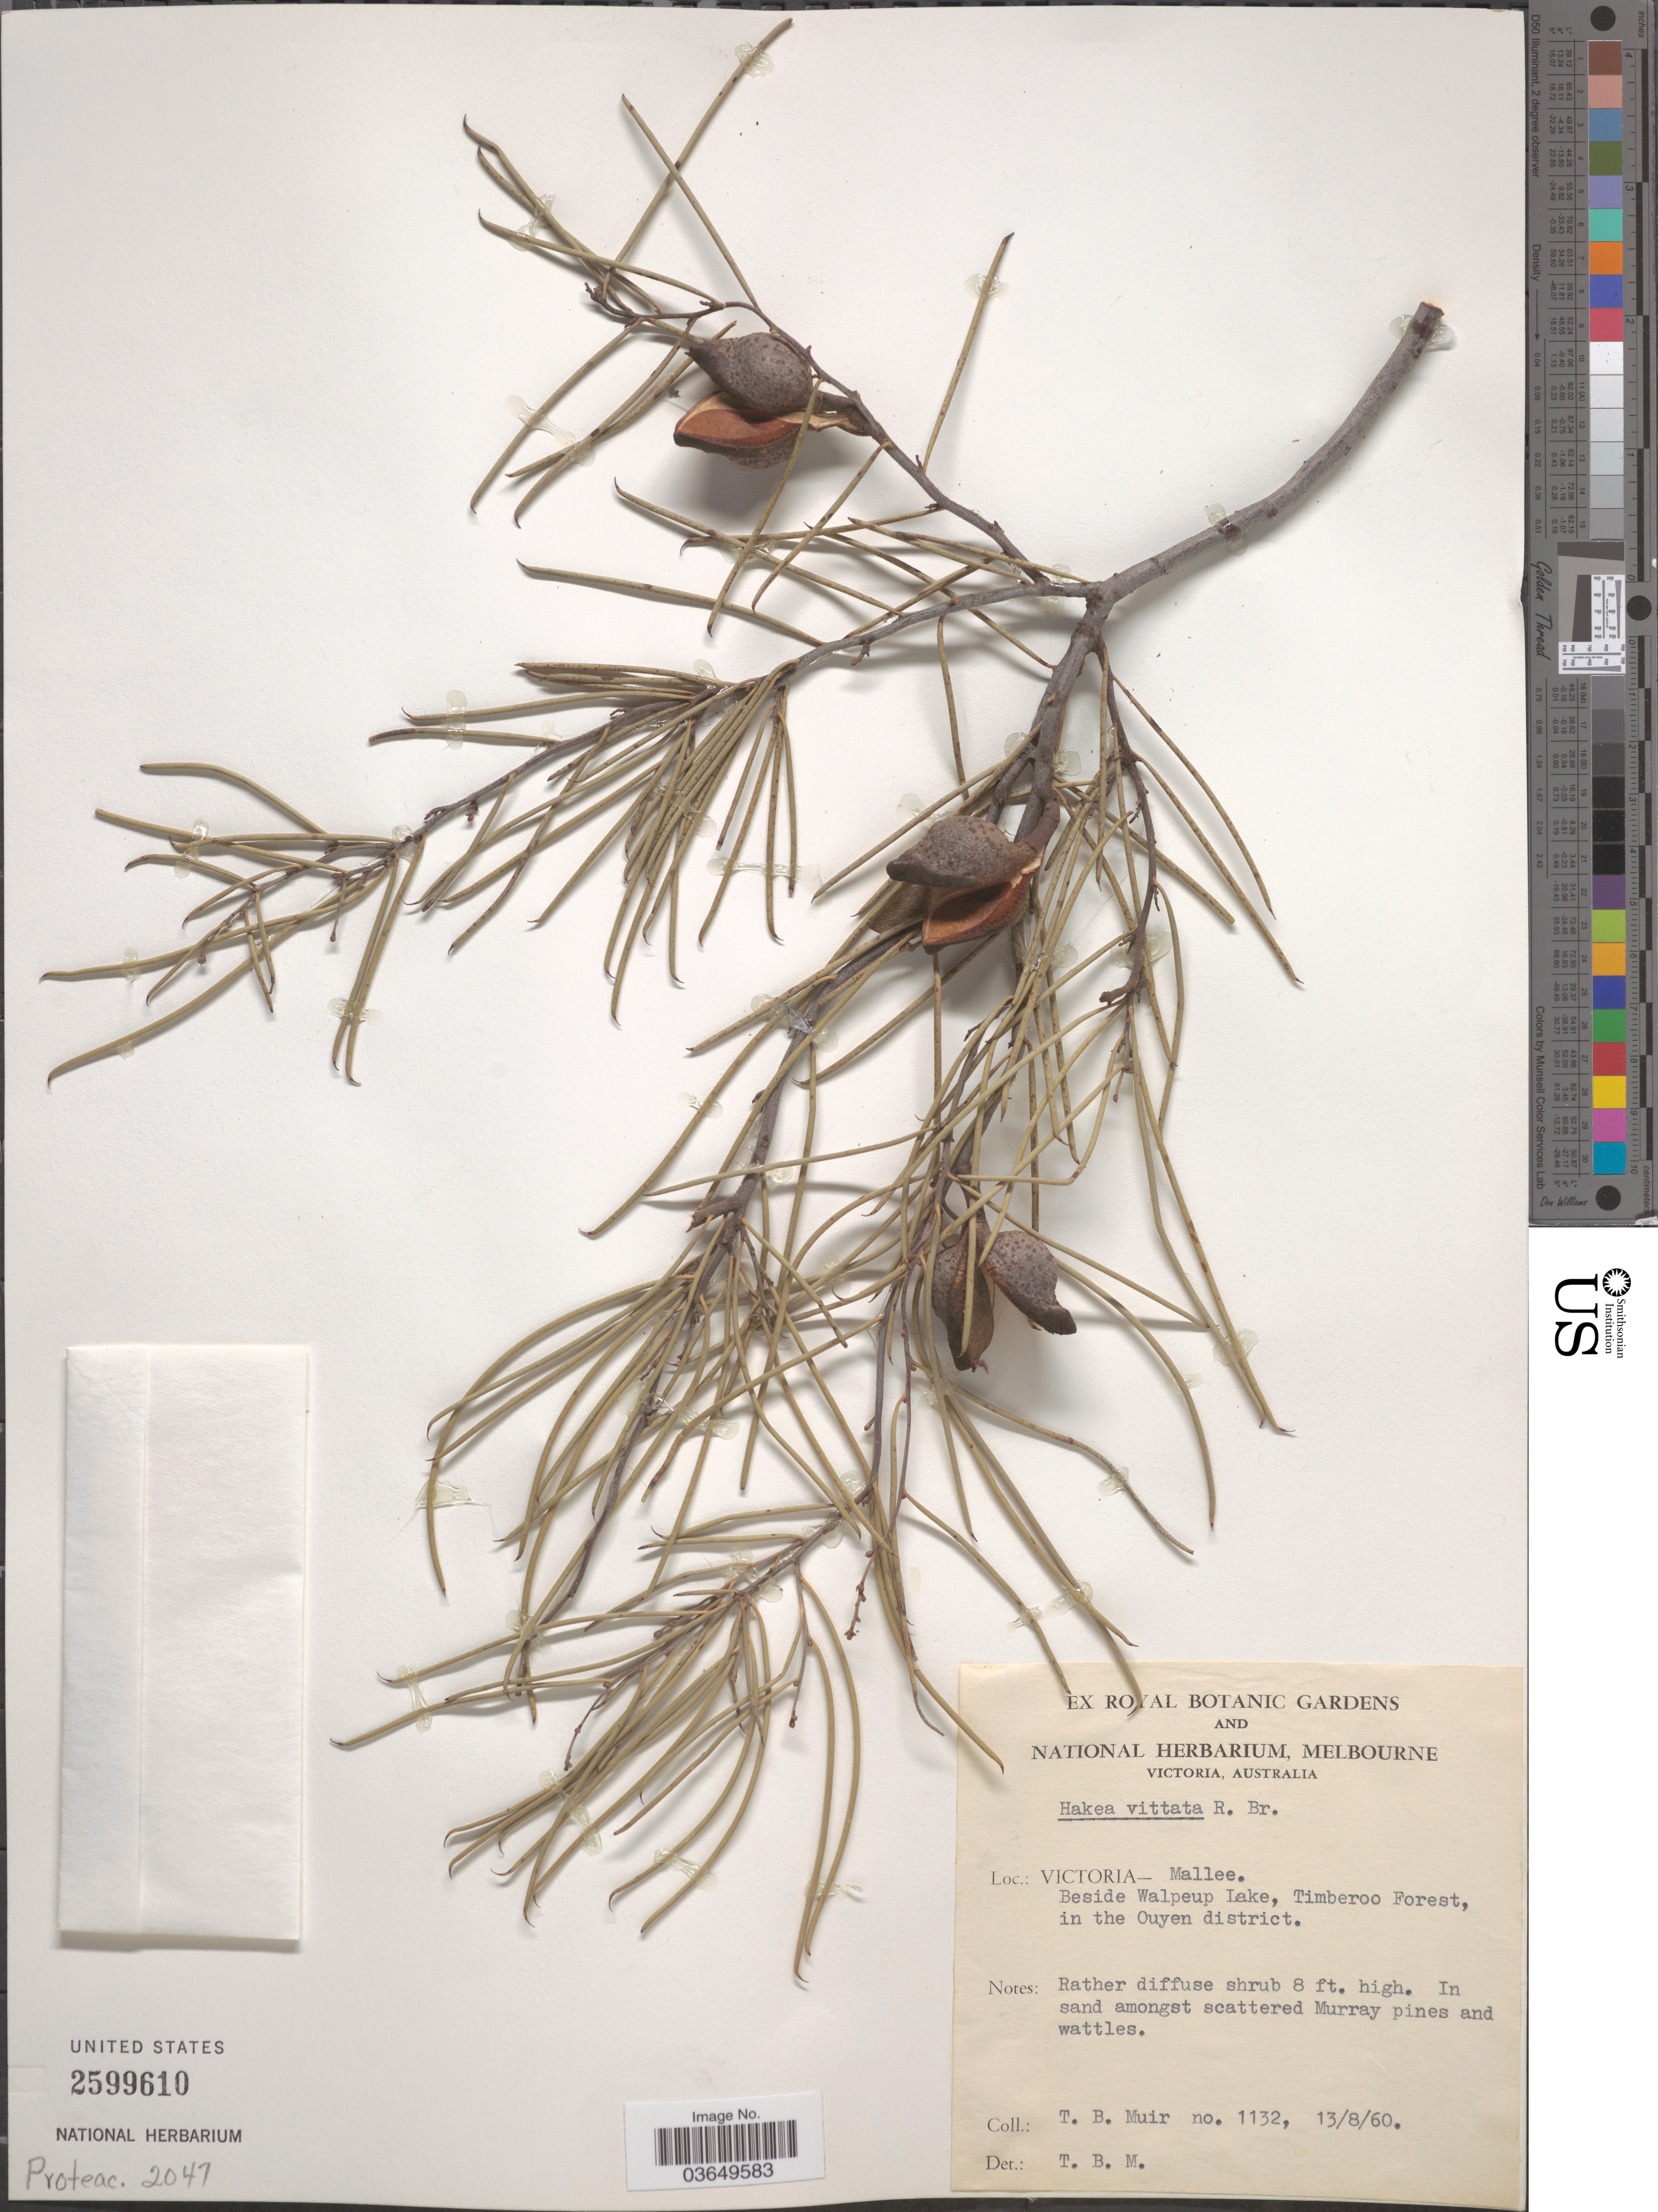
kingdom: Plantae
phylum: Tracheophyta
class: Magnoliopsida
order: Proteales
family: Proteaceae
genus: Hakea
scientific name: Hakea vittata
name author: R. Br.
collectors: T. Muir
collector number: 1132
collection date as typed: Transcribed d/m/y: 13/8/60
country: Australia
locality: Victoria - Mallee. Beside Walpeup Lake, Timberoo Forest, in the Ouyen district.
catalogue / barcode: US 2599610